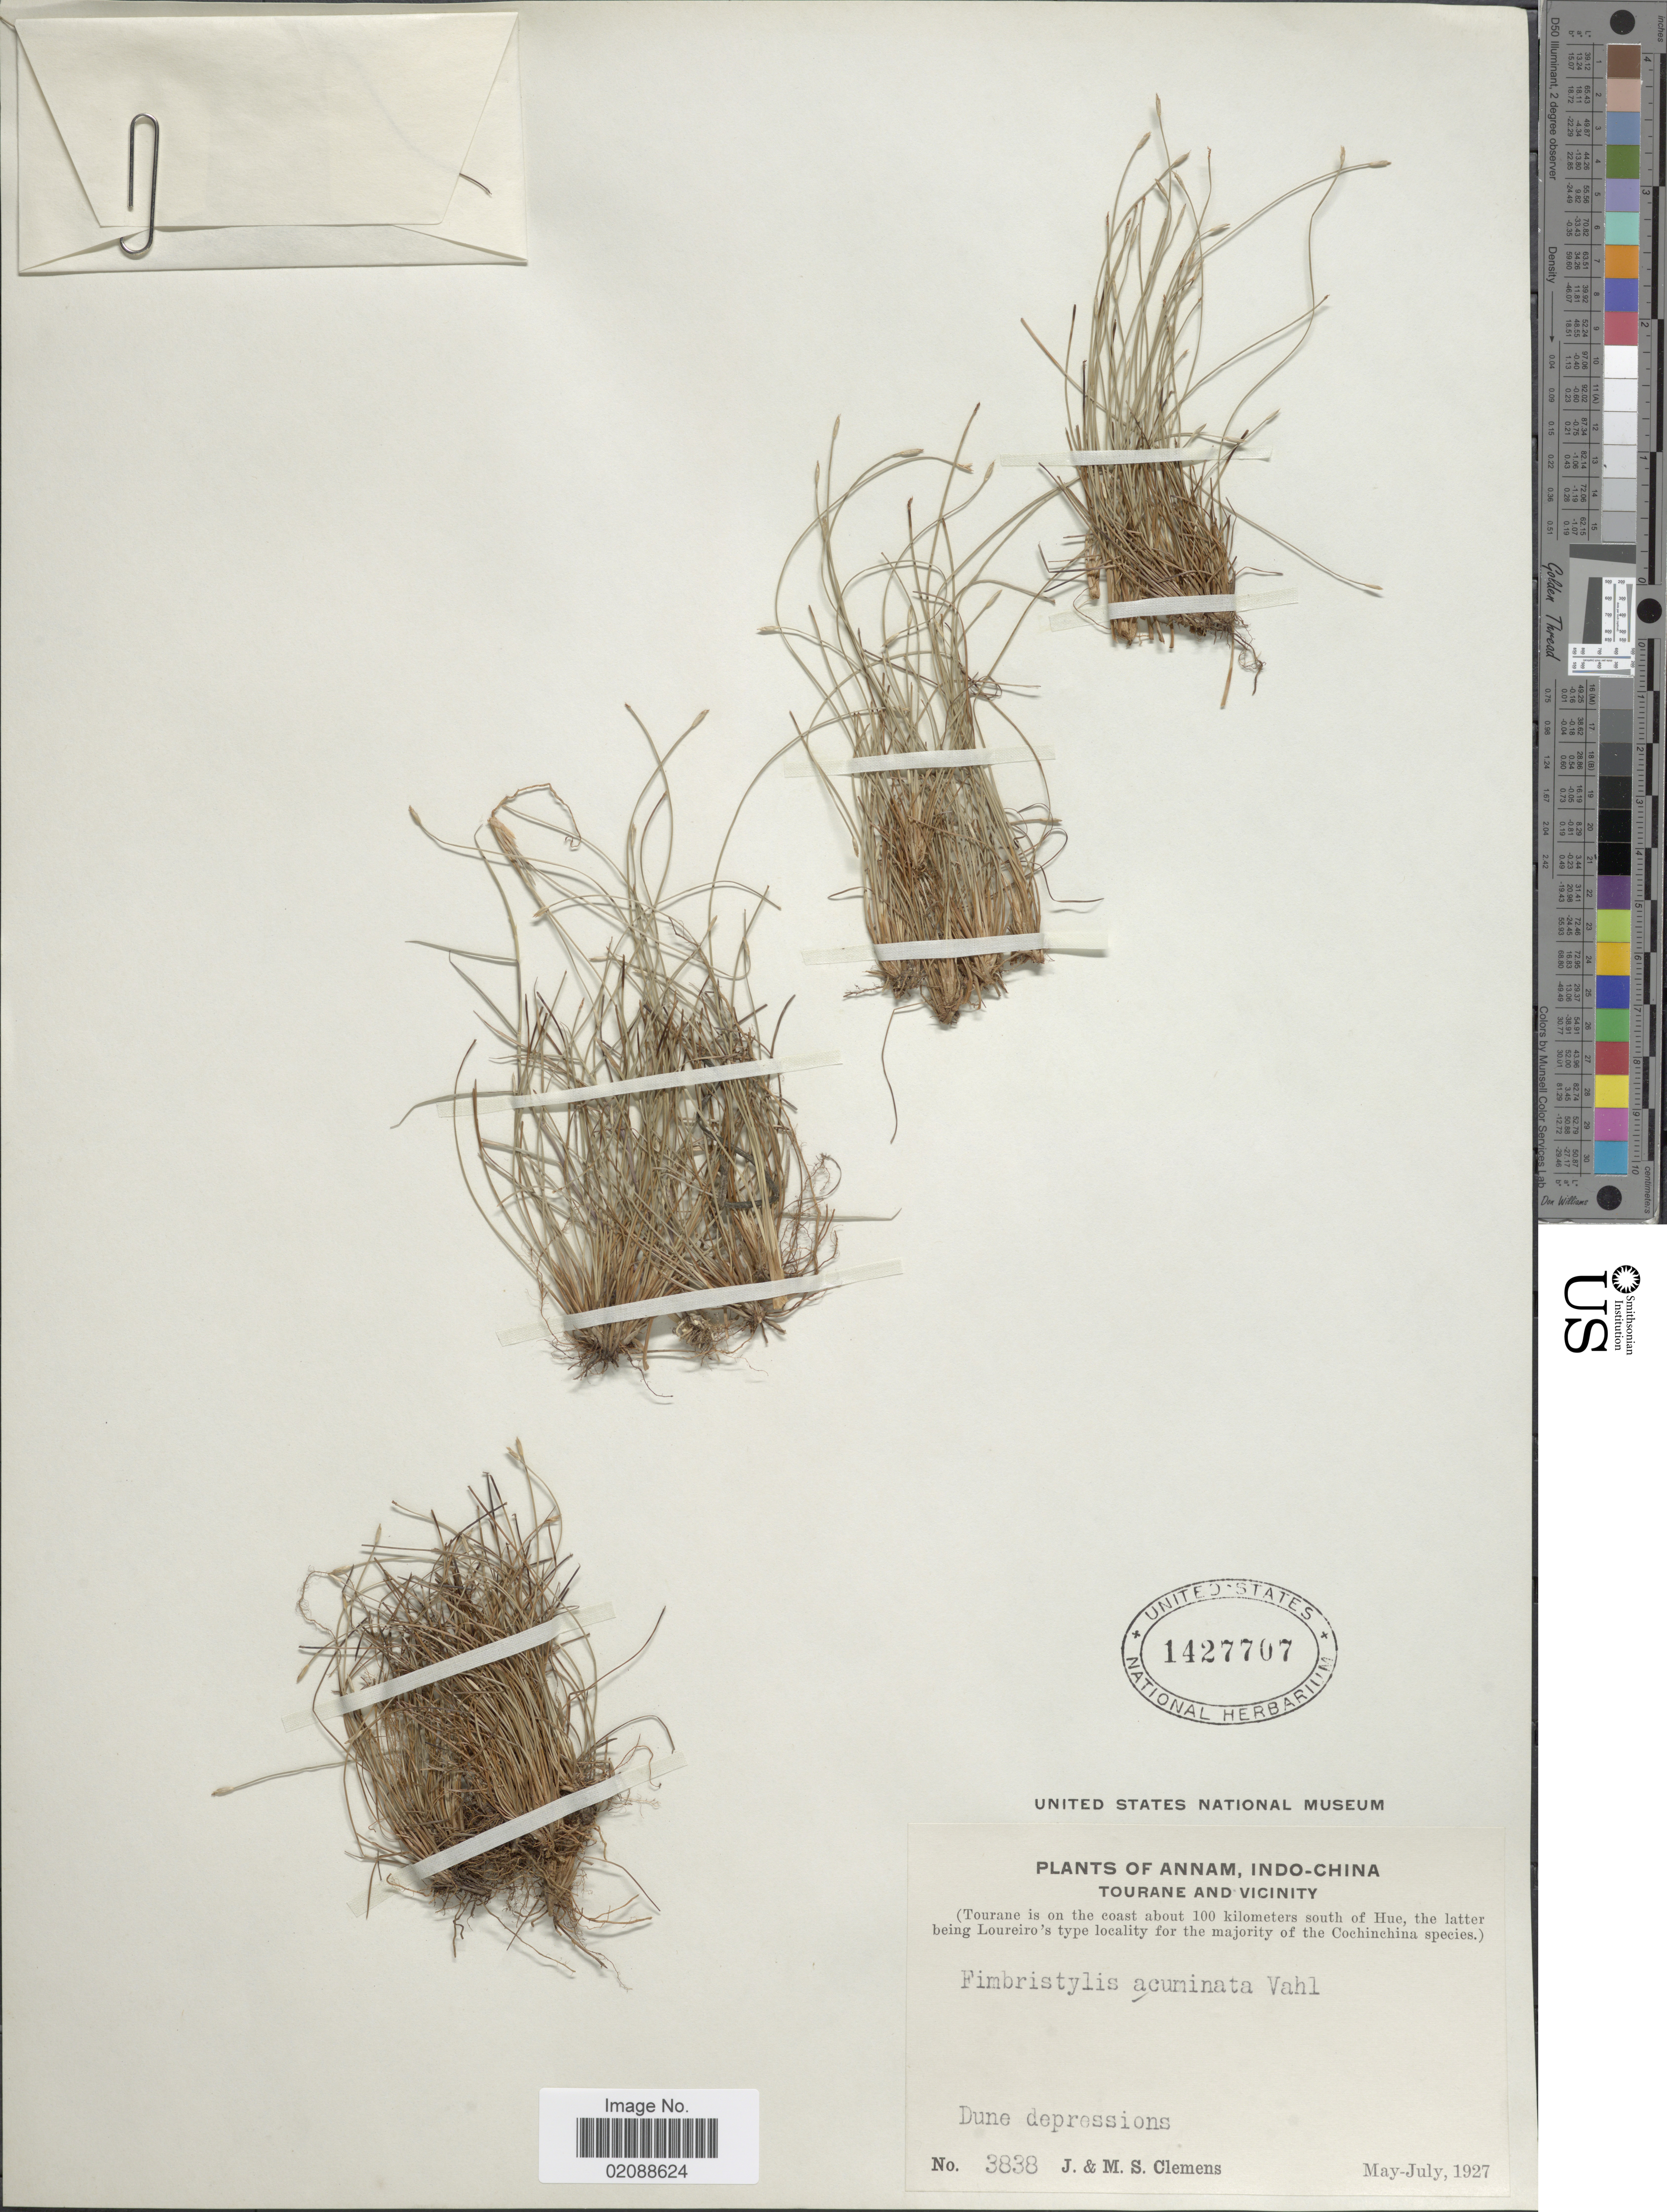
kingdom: Plantae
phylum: Tracheophyta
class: Liliopsida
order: Poales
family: Cyperaceae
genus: Fimbristylis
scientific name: Fimbristylis acuminata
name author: Vahl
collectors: J. Clemens & M. S. Clemens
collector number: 3838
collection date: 1927-05/1927-07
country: Vietnam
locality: Tourane and vicinity, (Tourane is on the coast about 100 kilometers south of Hue)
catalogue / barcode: US 1427707